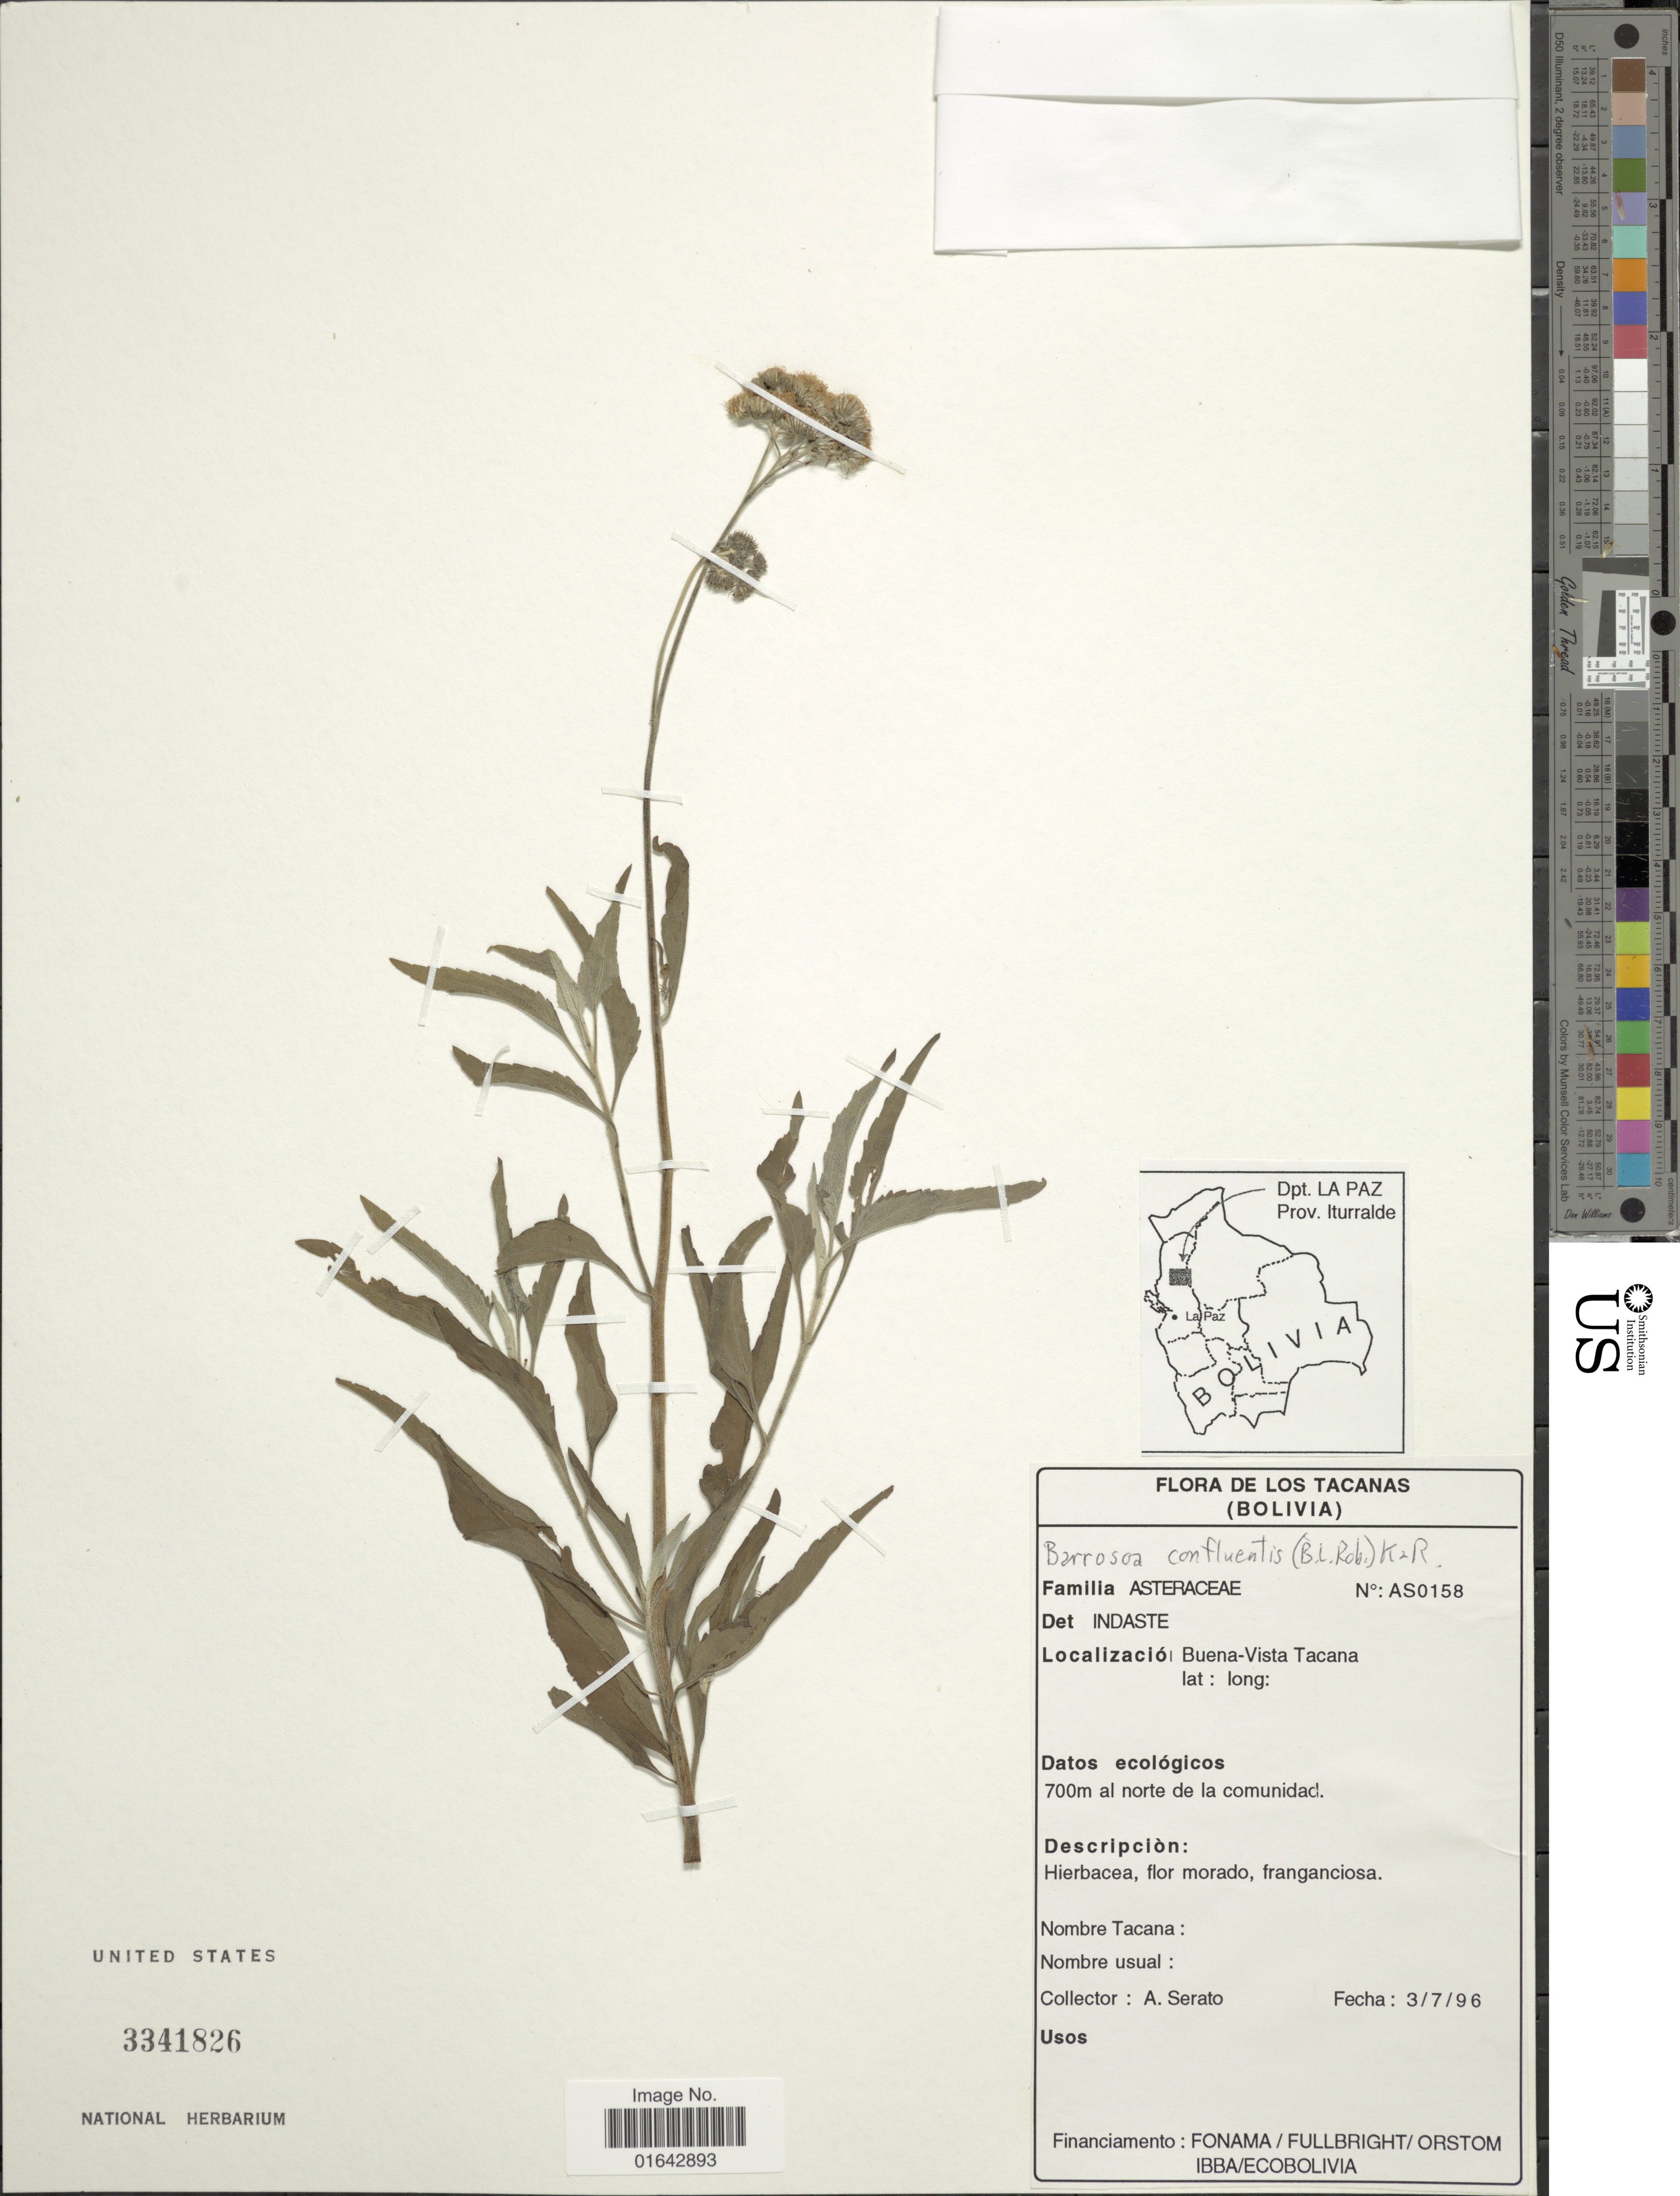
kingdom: Plantae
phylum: Tracheophyta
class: Magnoliopsida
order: Asterales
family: Asteraceae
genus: Barrosoa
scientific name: Barrosoa confluentis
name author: (B.L. Rob.) R.M. King & H. Rob.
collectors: A. Serato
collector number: AS0158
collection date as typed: Transcribed d/m/y: 3/7/96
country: Bolivia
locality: Los Tacanas. Buena-Vista Tacana.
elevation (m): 700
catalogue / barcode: US 3341826